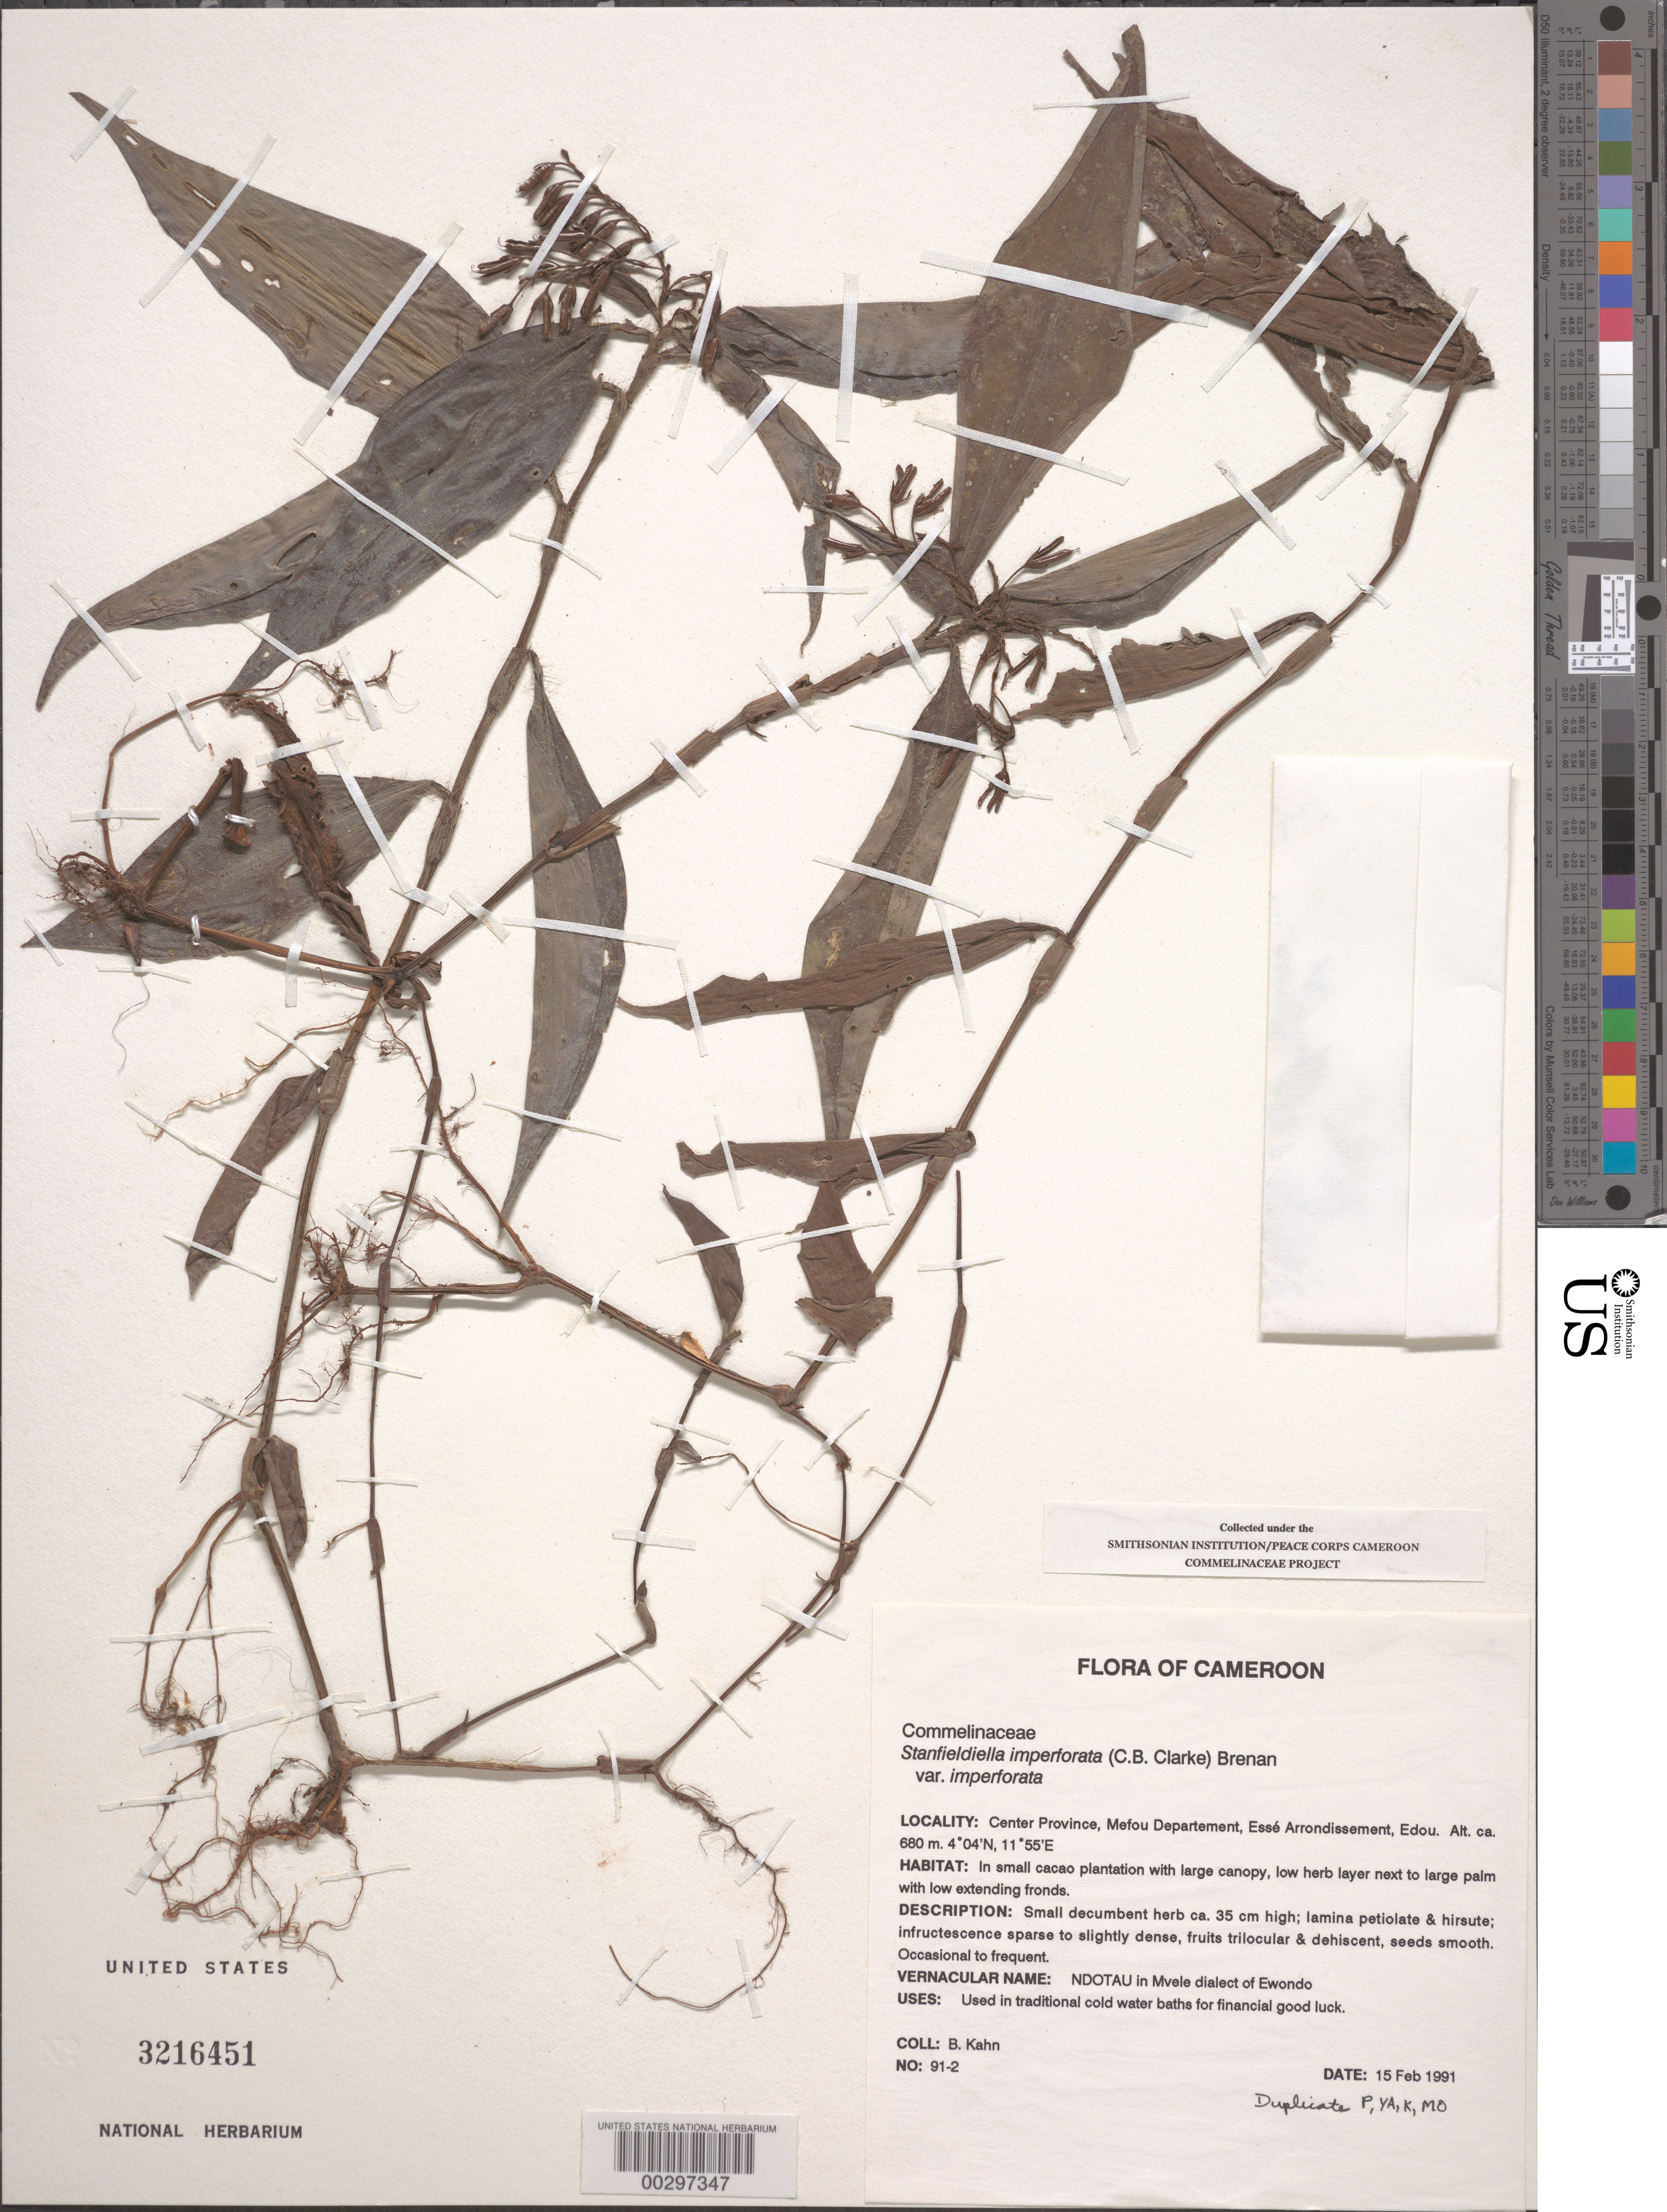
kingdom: Plantae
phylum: Tracheophyta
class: Liliopsida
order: Commelinales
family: Commelinaceae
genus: Stanfieldiella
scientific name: Stanfieldiella imperforata var. imperforata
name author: (C.B. Clarke) Brenan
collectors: B. Kahn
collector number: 91-2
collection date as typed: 15 Feb 1991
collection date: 1991-02-15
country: Cameroon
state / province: Centre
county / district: Méfou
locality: Esse arrondissement, edou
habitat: In small cacao plantation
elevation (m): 680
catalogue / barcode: US 3216451